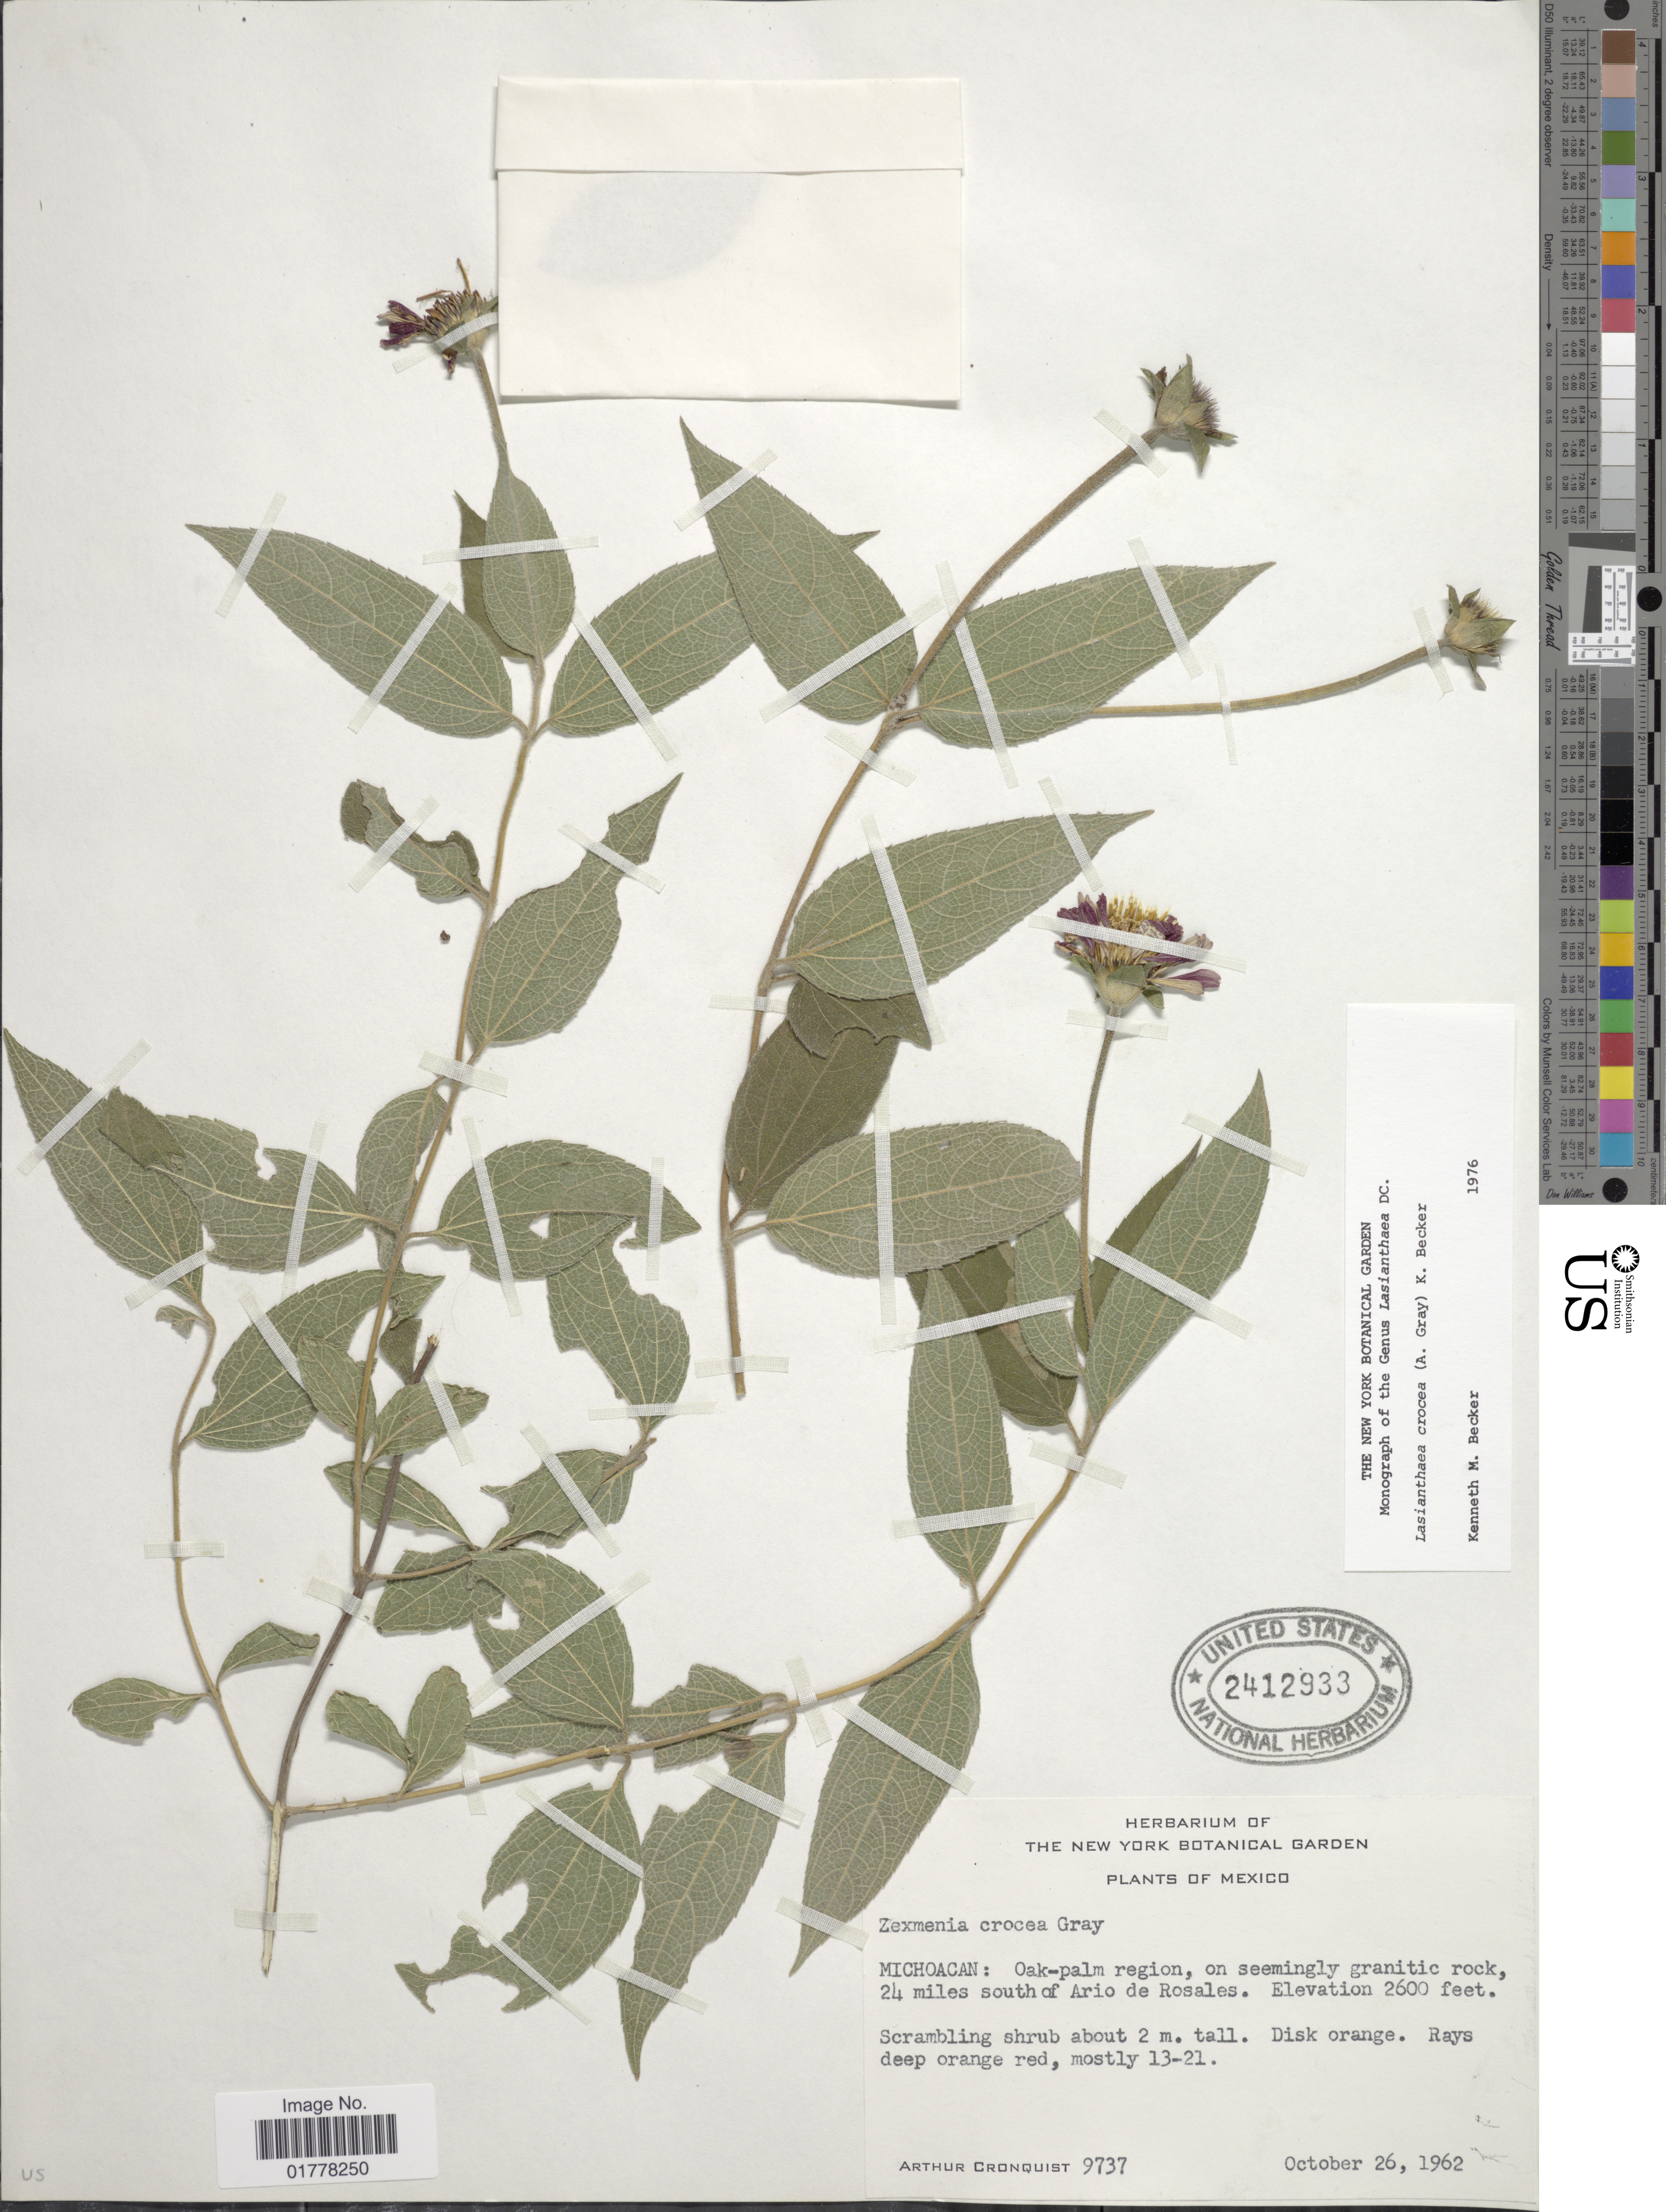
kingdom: Plantae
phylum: Tracheophyta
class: Magnoliopsida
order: Asterales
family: Asteraceae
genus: Lasianthaea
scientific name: Lasianthaea crocea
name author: (A. Gray) K.M. Becker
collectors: A. J. Cronquist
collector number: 9737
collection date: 1962-10-26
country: Mexico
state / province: Michoacán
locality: Michoacan: Oak-palm region, on seemingly granitic rockl, 24 miles south of Ario de Rosales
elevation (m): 792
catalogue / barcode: US 2412933